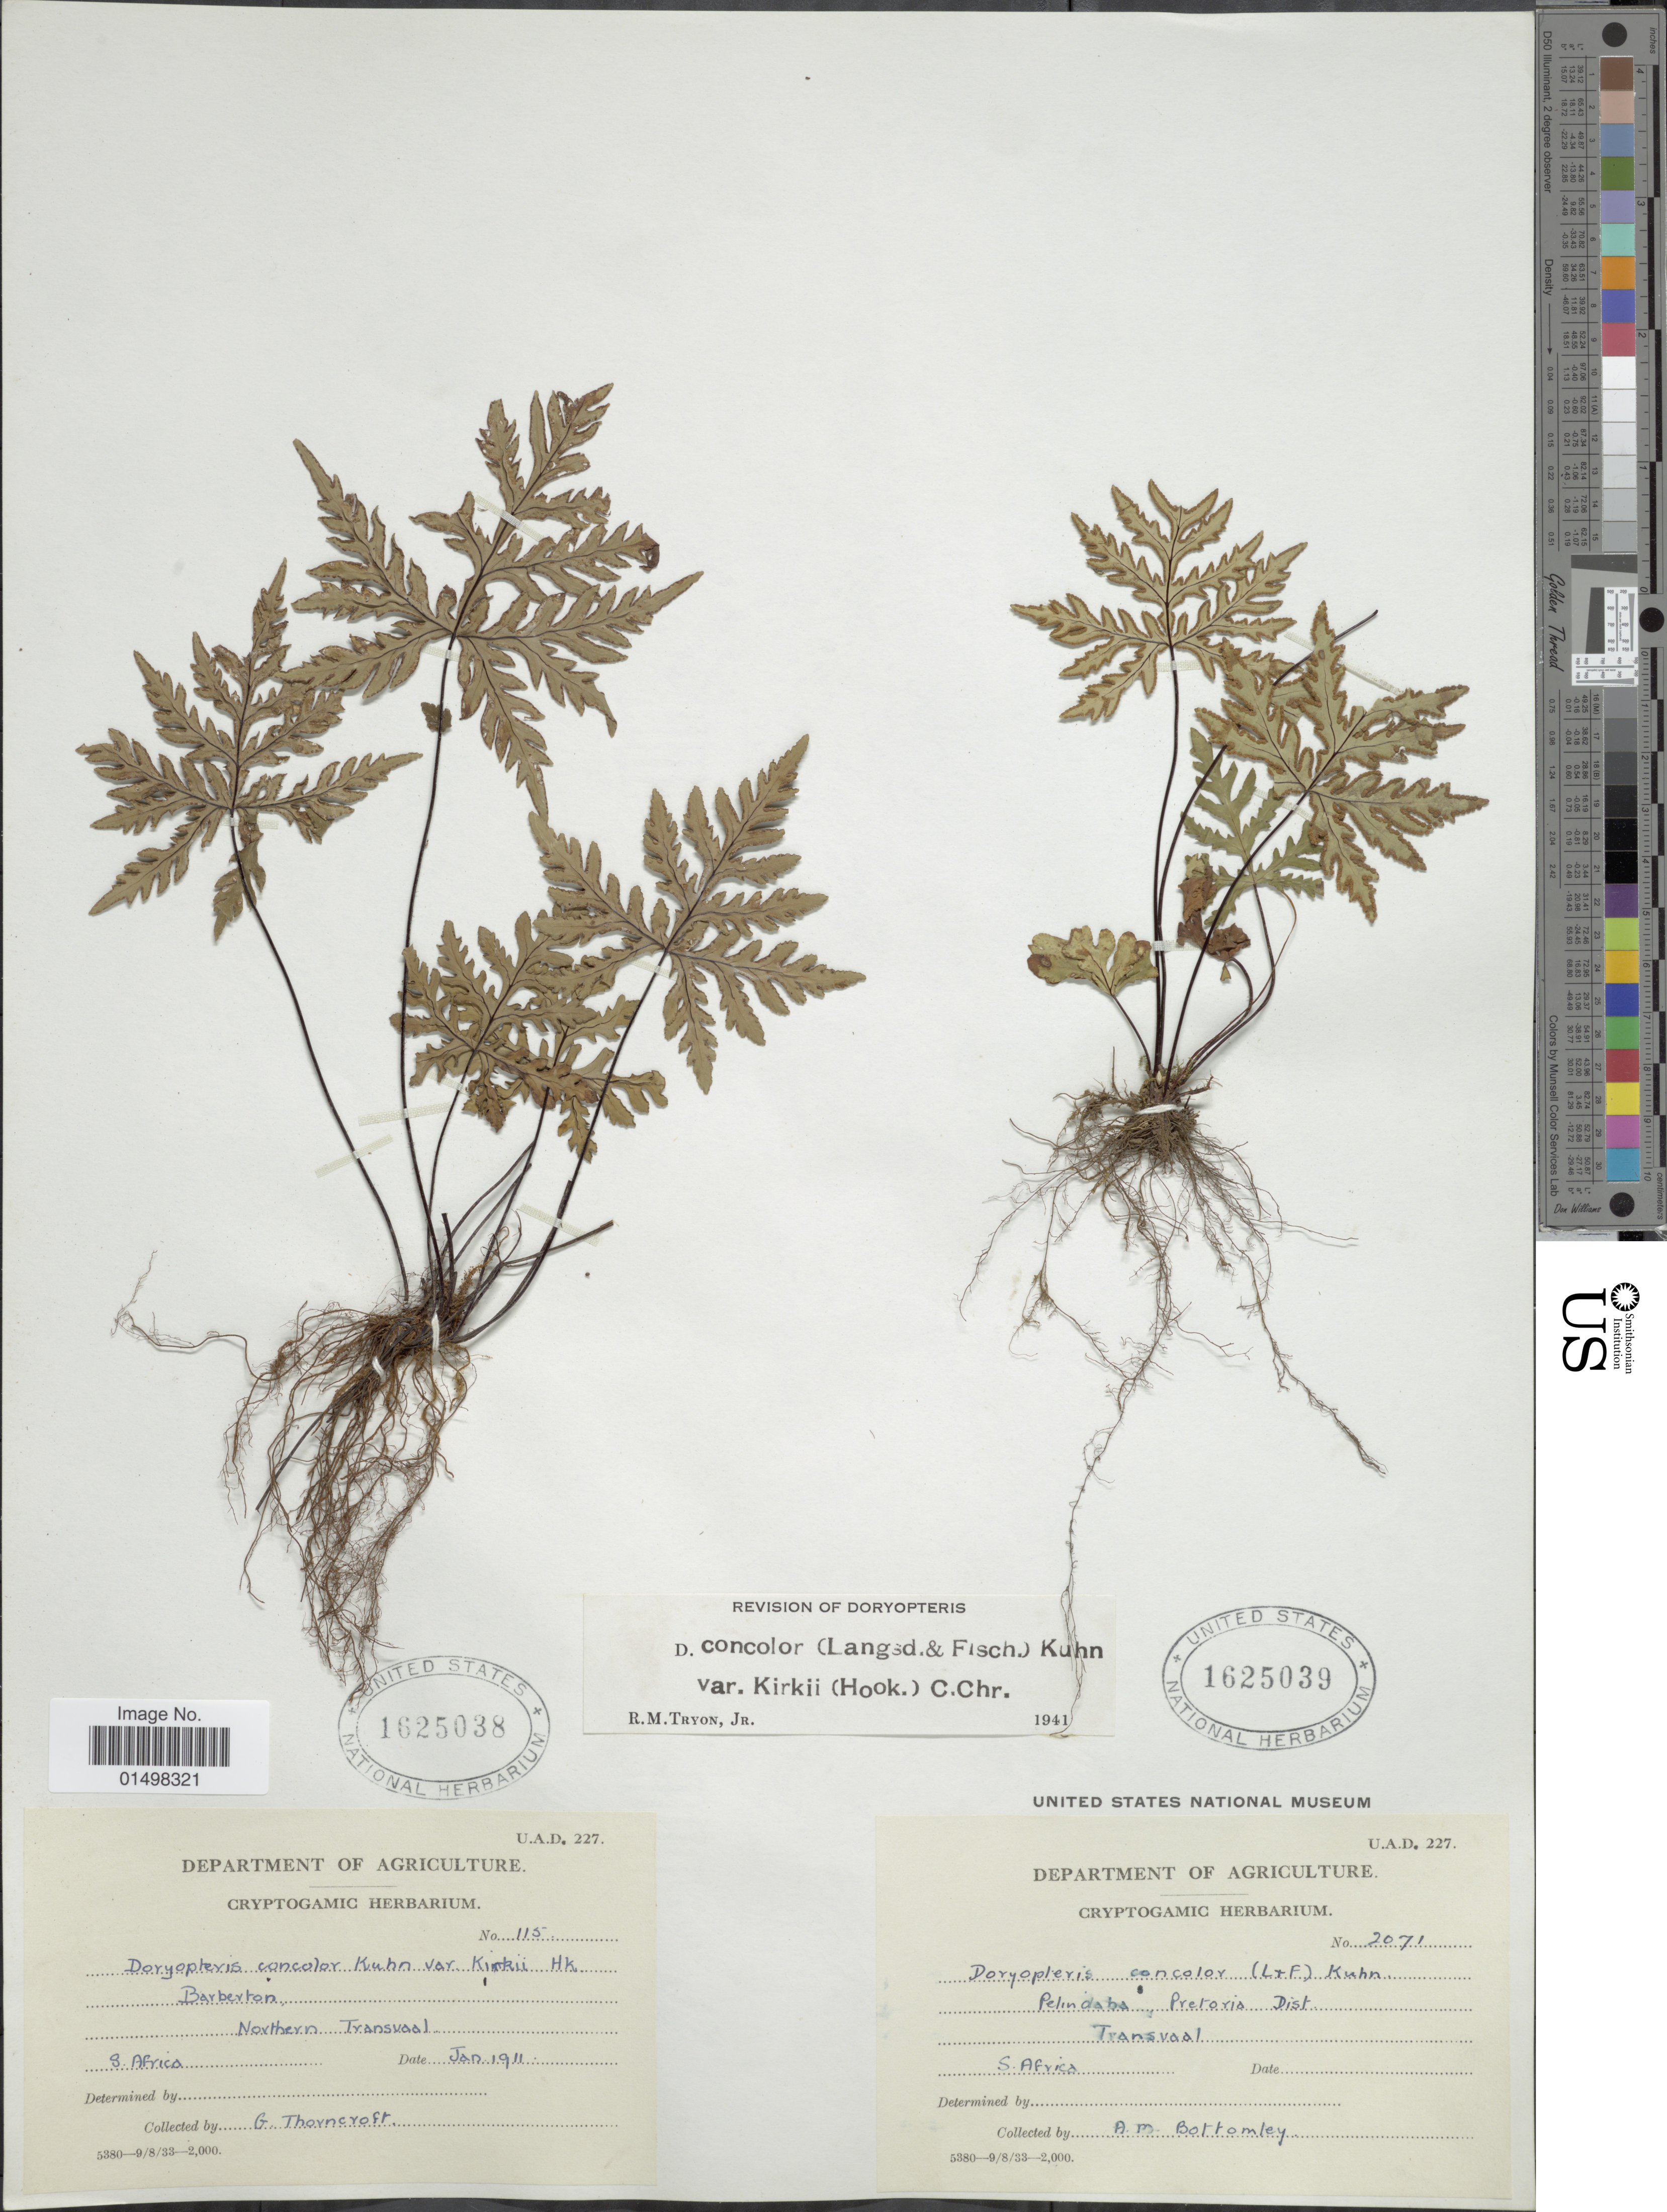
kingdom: Plantae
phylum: Tracheophyta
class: Polypodiopsida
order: Polypodiales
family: Pteridaceae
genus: Doryopteris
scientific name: Doryopteris concolor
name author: (Langsd. & Fisch.) Kuhn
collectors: G. Thorncroft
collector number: U.A.D.227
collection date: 1911-01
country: South Africa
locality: Barberton. Northern Transvaal. S. Africa.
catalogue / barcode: US 1625038